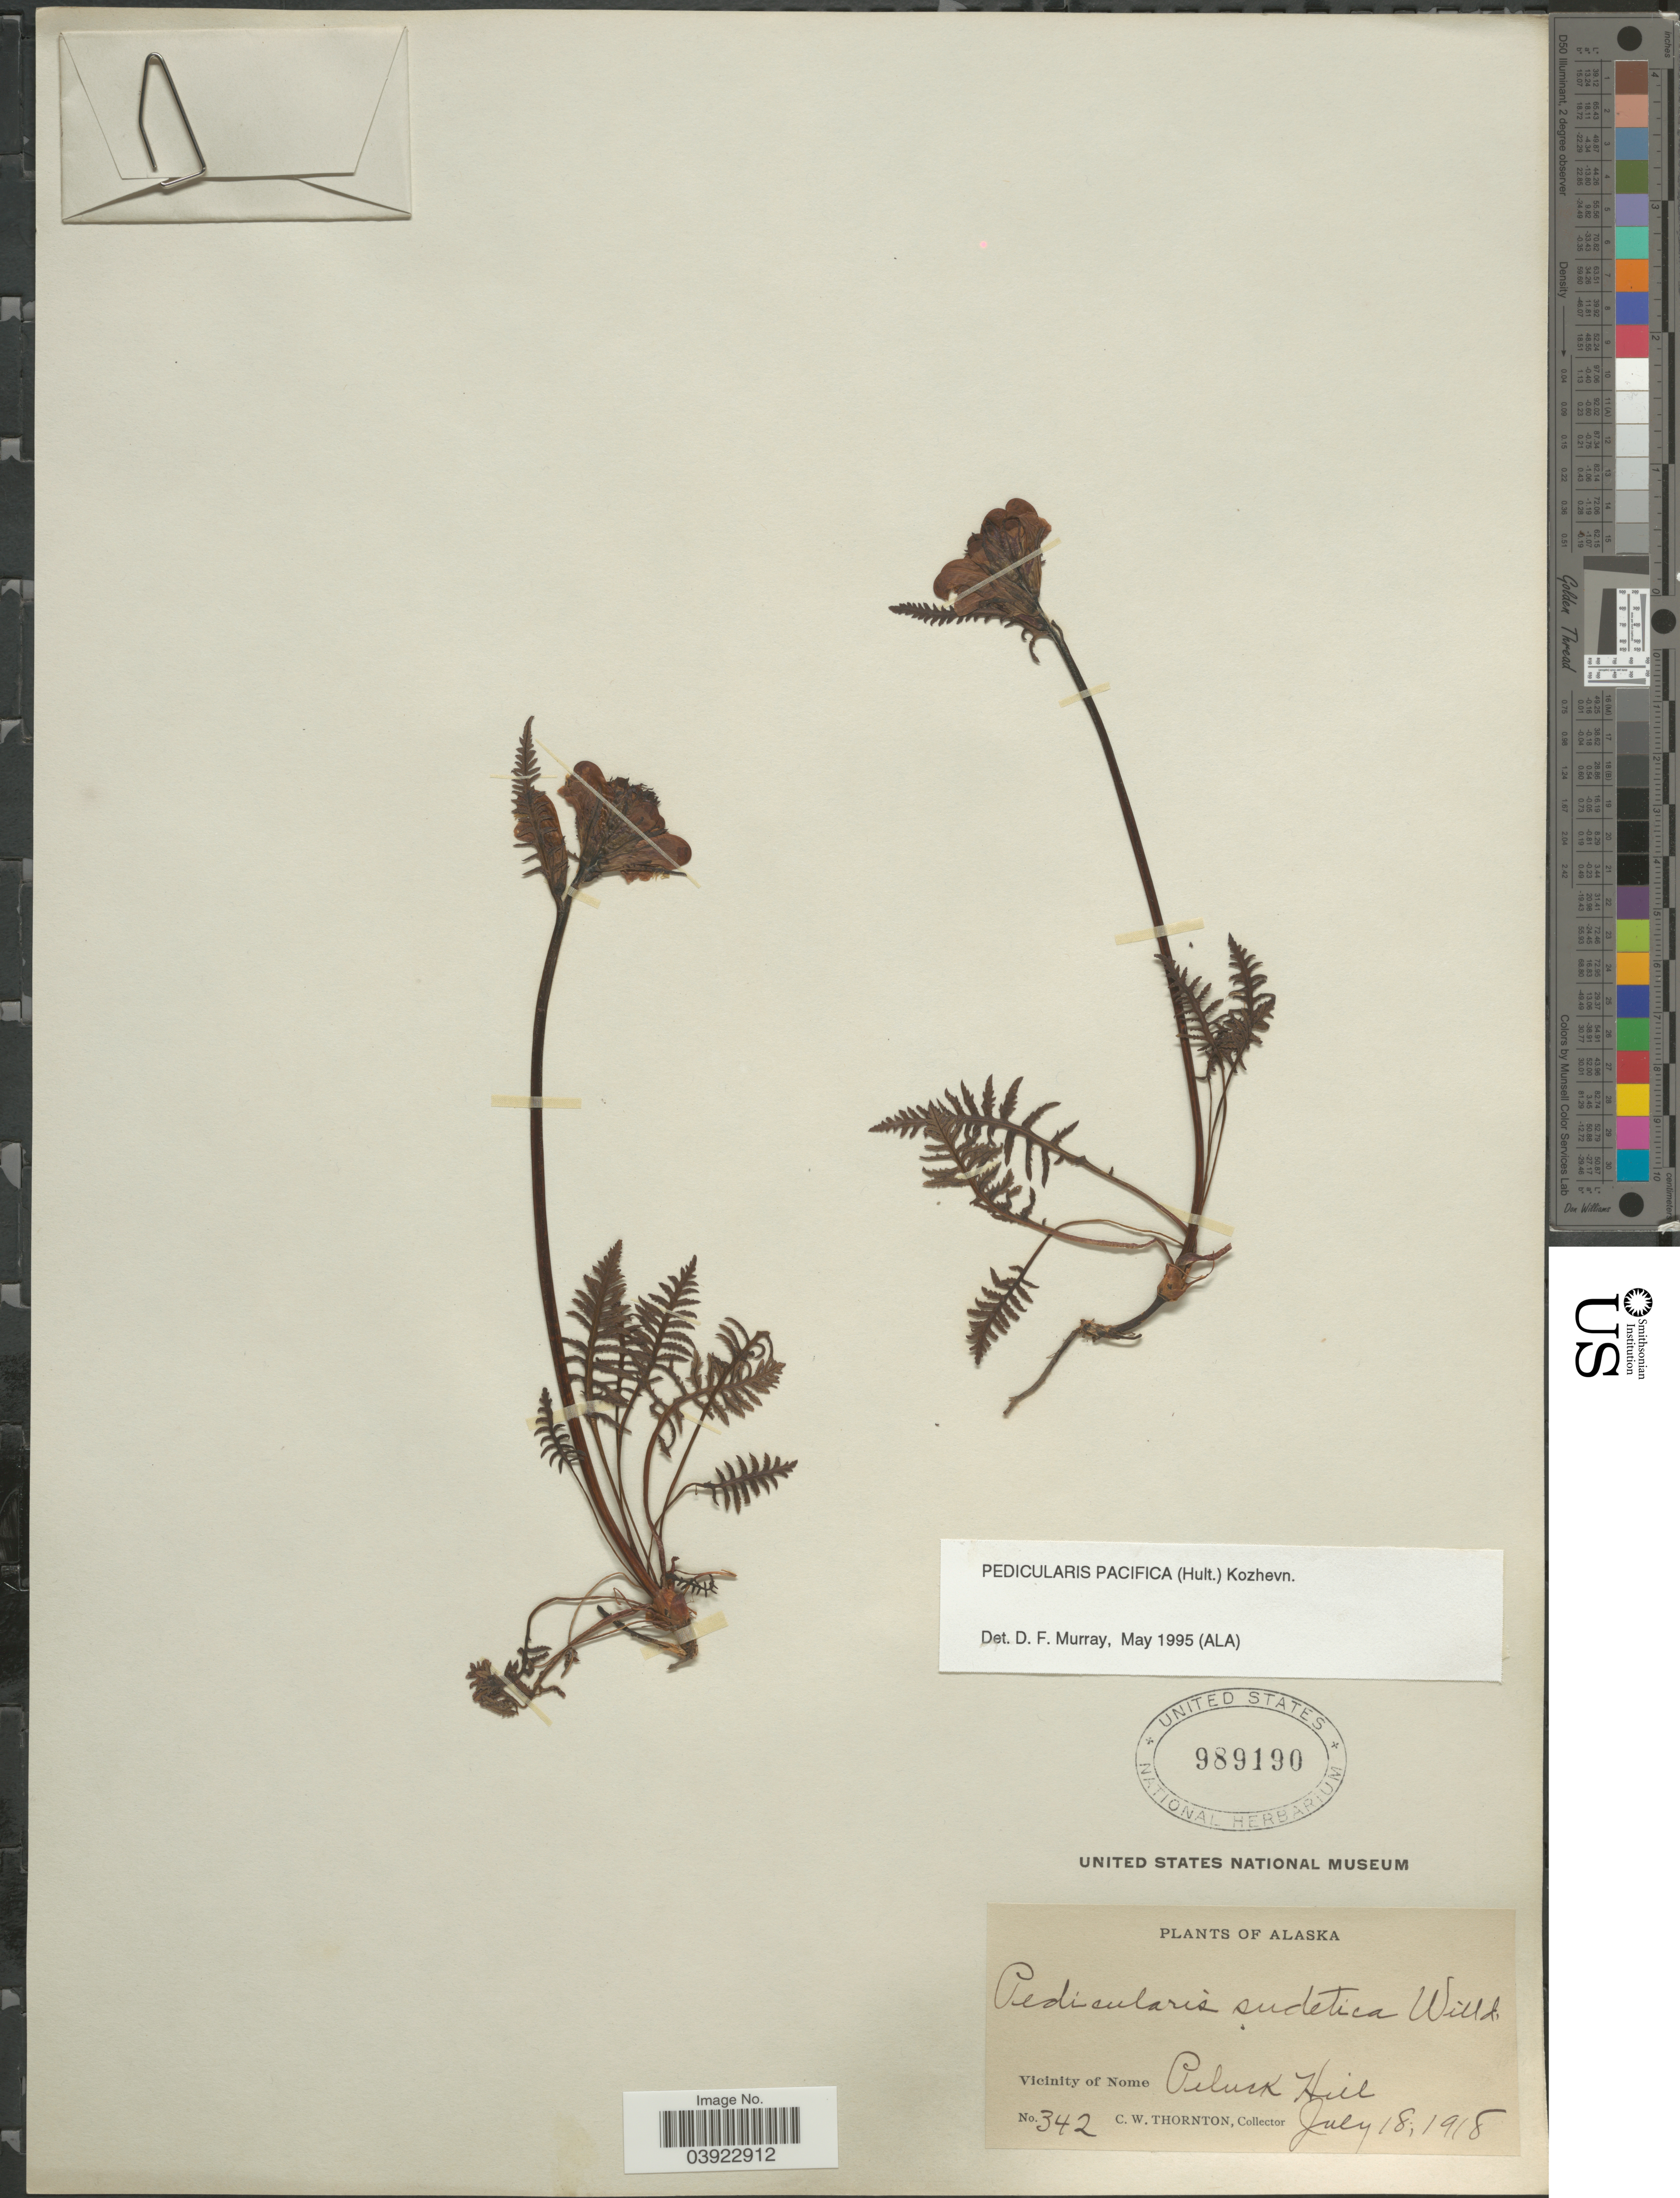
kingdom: Plantae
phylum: Tracheophyta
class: Magnoliopsida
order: Lamiales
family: Orobanchaceae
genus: Pedicularis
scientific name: Pedicularis pacifica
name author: (Hultén) Kozhevn.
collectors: C. Thornton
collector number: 342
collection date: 1918-07-18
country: United States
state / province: Alaska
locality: Vicinity of Nome. Peluck Hill.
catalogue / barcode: US 989190